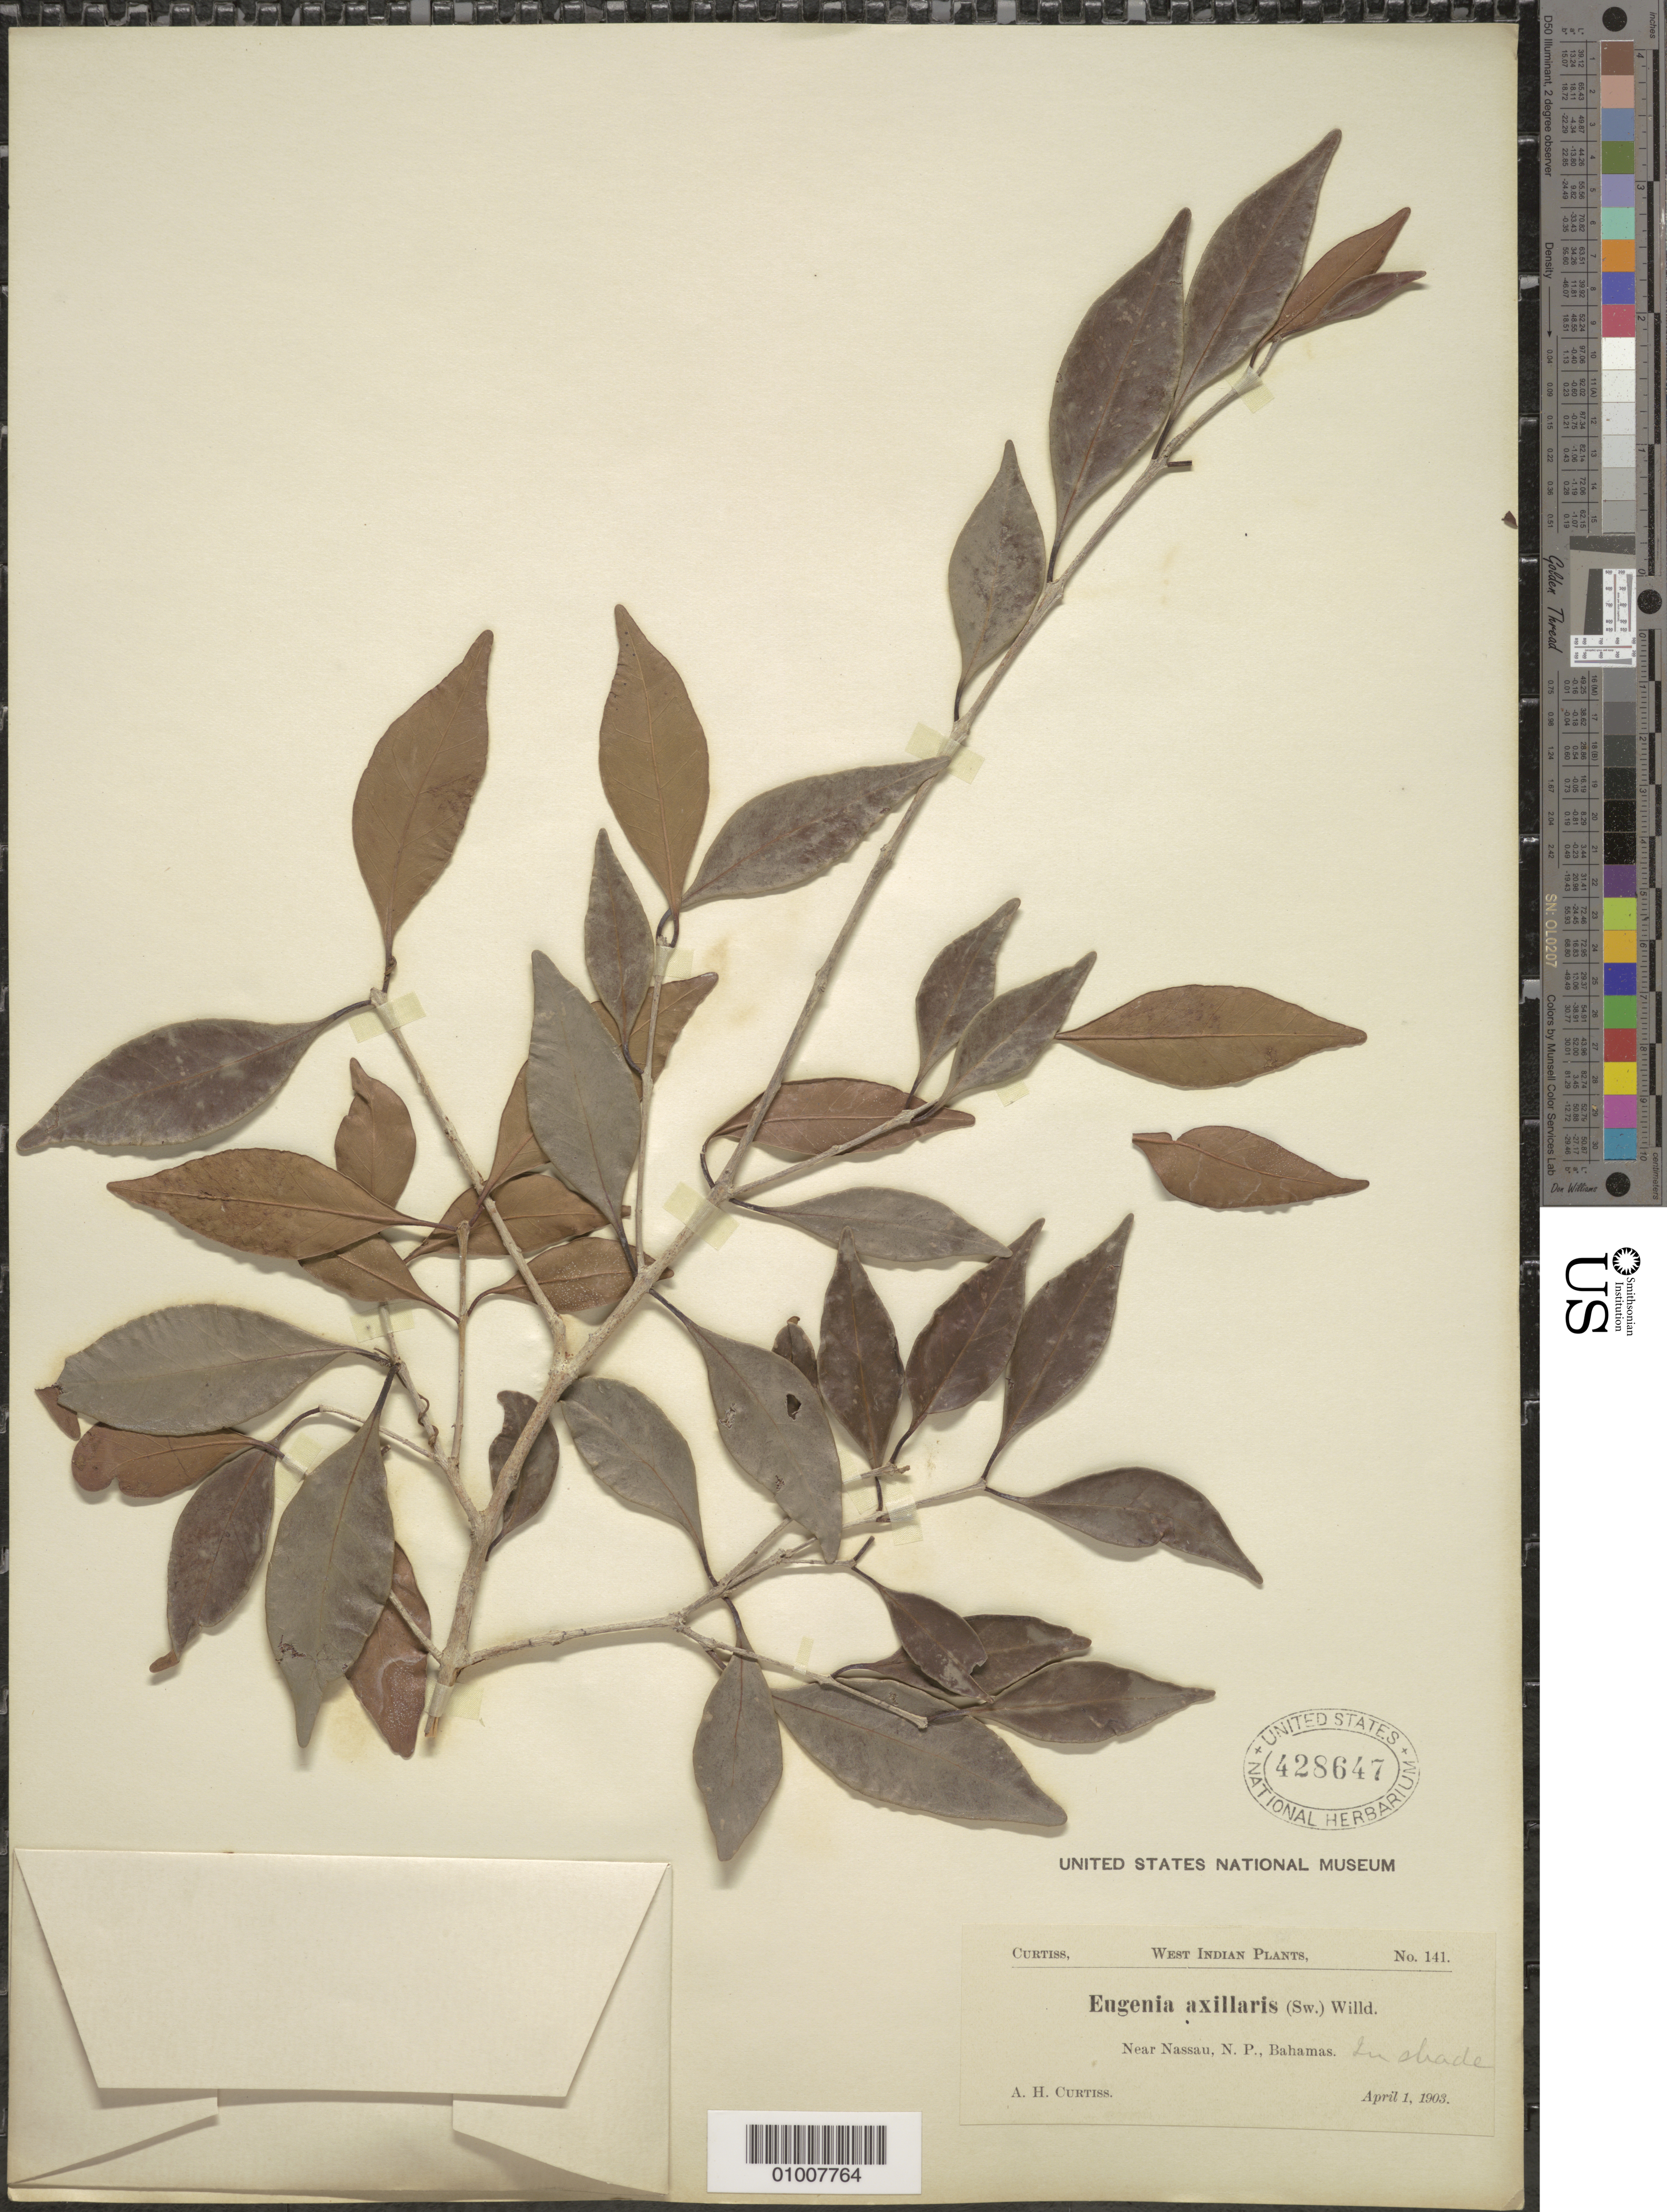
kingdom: Plantae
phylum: Tracheophyta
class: Magnoliopsida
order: Myrtales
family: Myrtaceae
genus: Eugenia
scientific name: Eugenia axillaris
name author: (Sw.) Willd.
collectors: A. H. Curtiss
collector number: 141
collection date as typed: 01 Apr 1903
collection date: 1903-04-01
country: Bahamas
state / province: New Providence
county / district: Nassau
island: New Providence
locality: Near Nassau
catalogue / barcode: US 428647